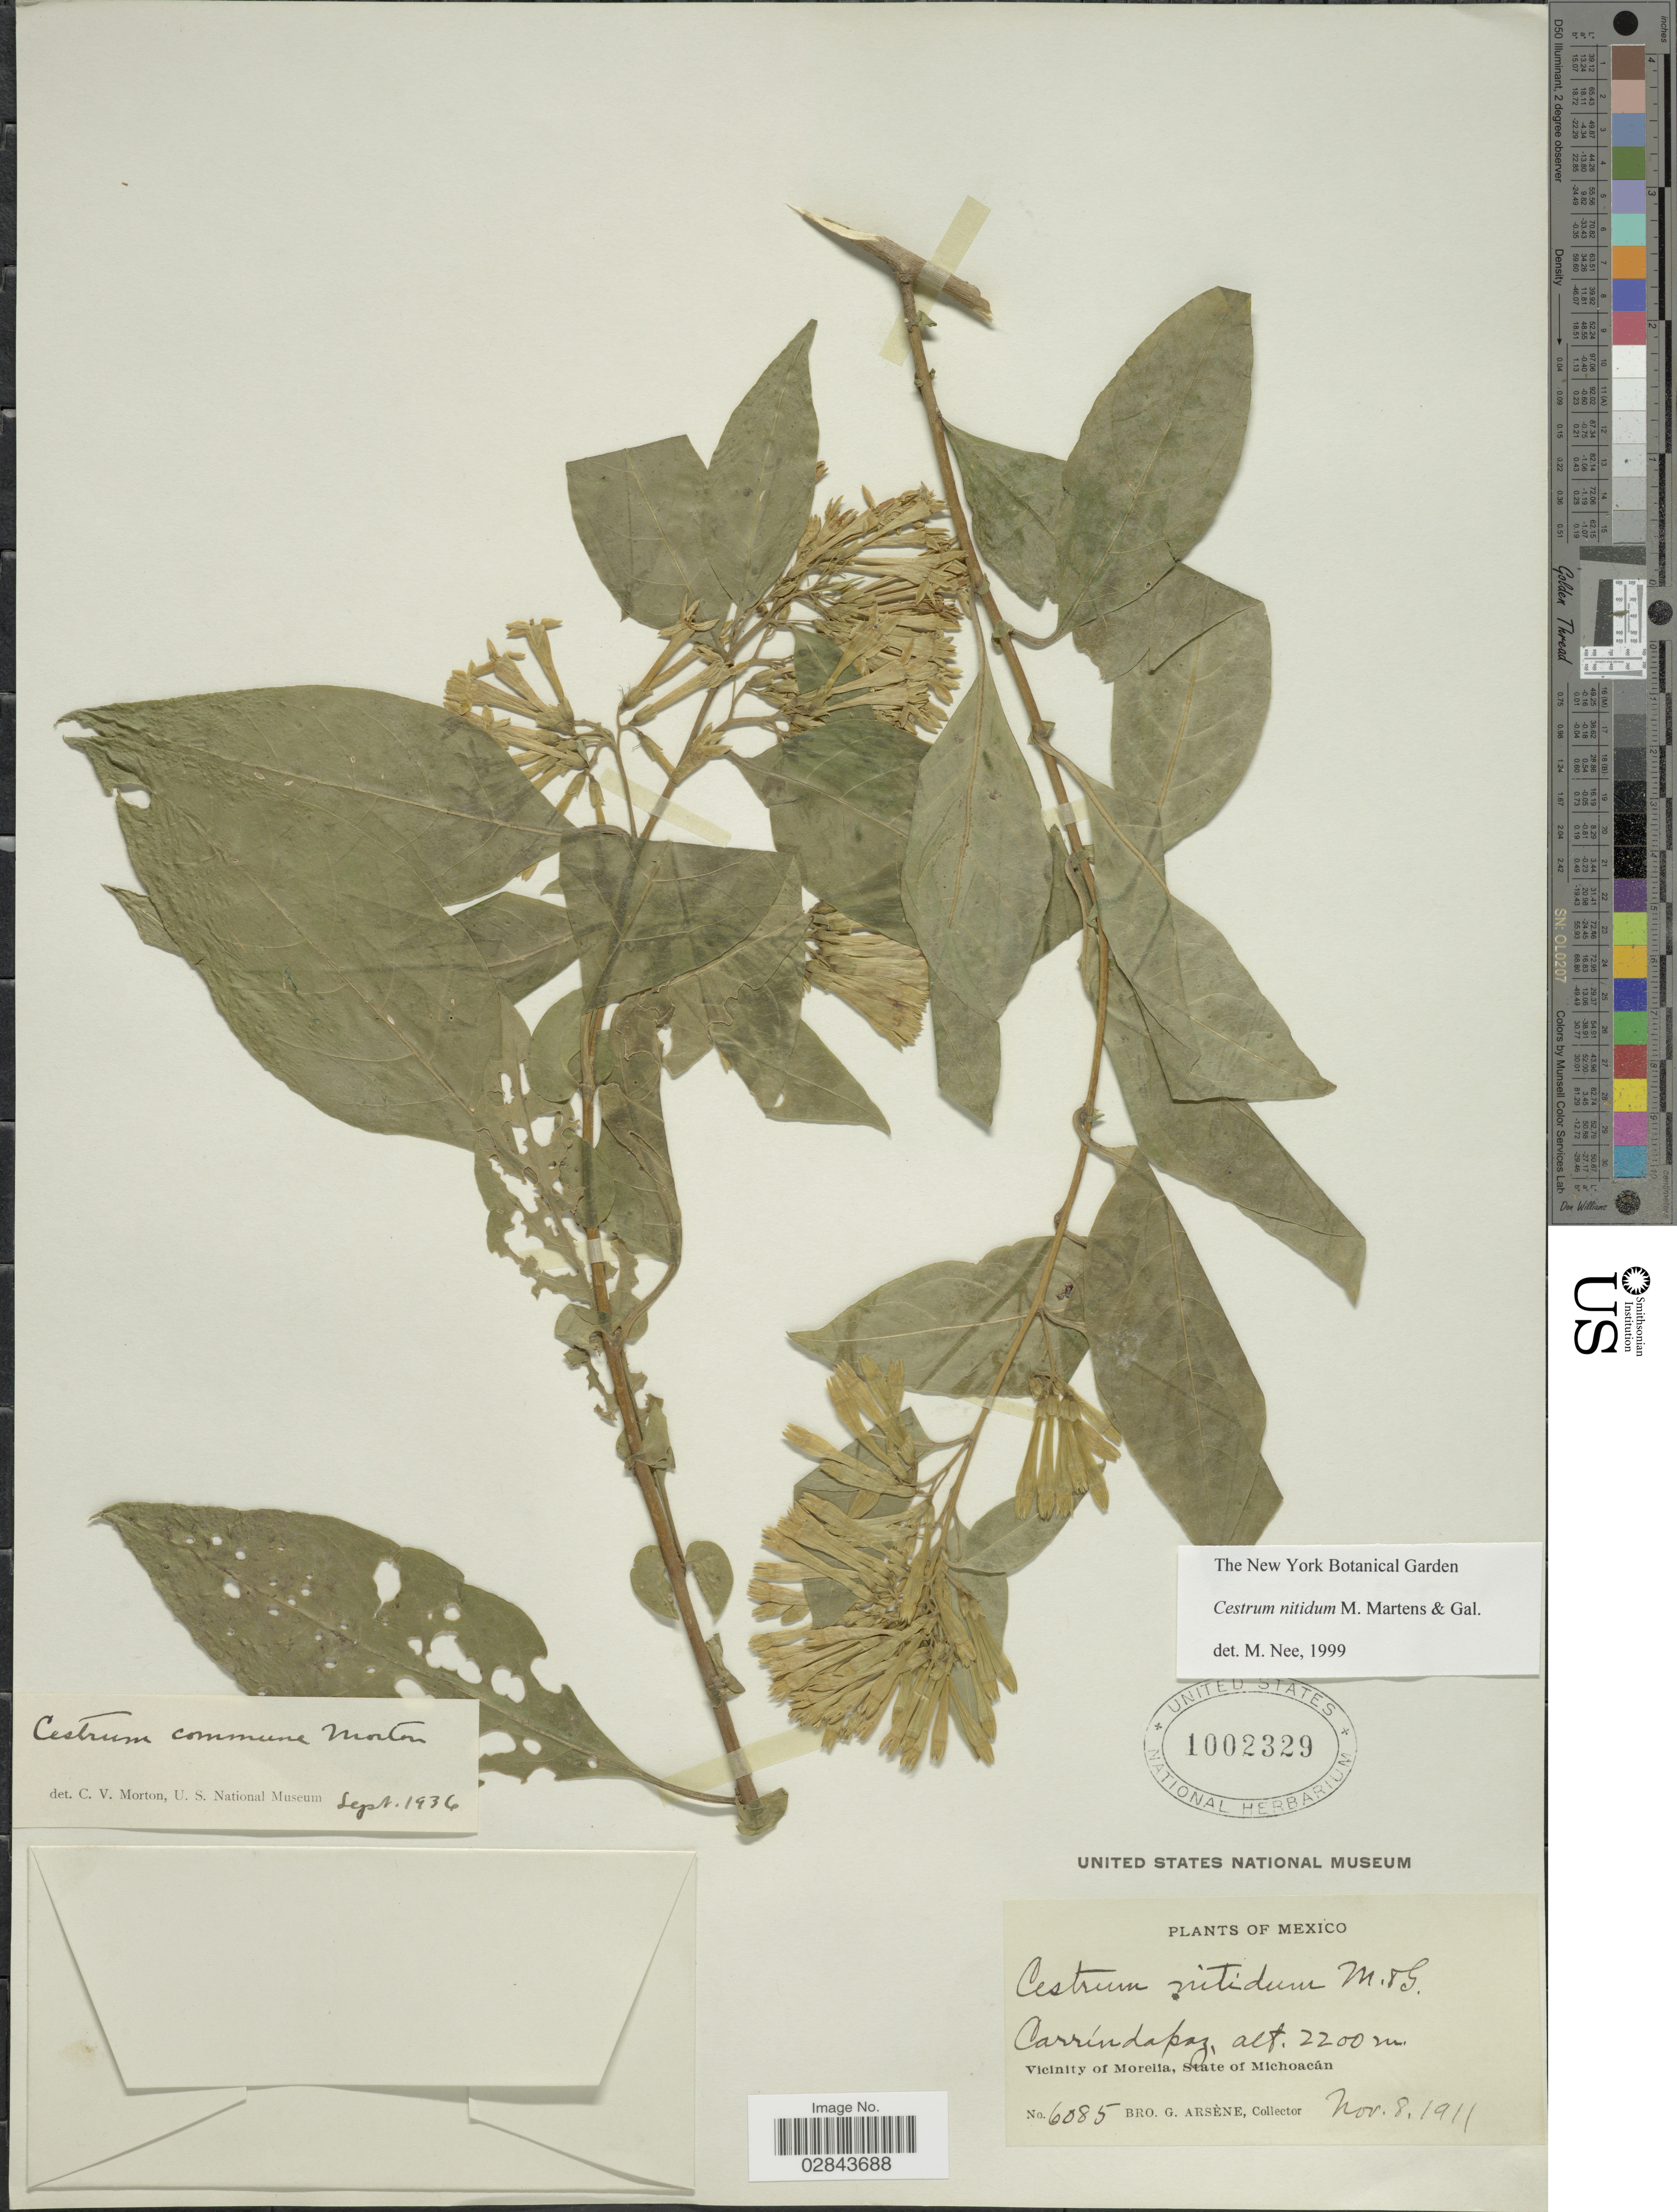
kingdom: Plantae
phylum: Tracheophyta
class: Magnoliopsida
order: Solanales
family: Solanaceae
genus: Cestrum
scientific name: Cestrum nitidum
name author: M. Martens & Galeotti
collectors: Bro. G. Arsène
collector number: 6085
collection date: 1911-11-08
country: Mexico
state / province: Michoacán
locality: Carrindapaz, Vicinity of Morelia.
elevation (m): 2200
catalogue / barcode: US 1002329